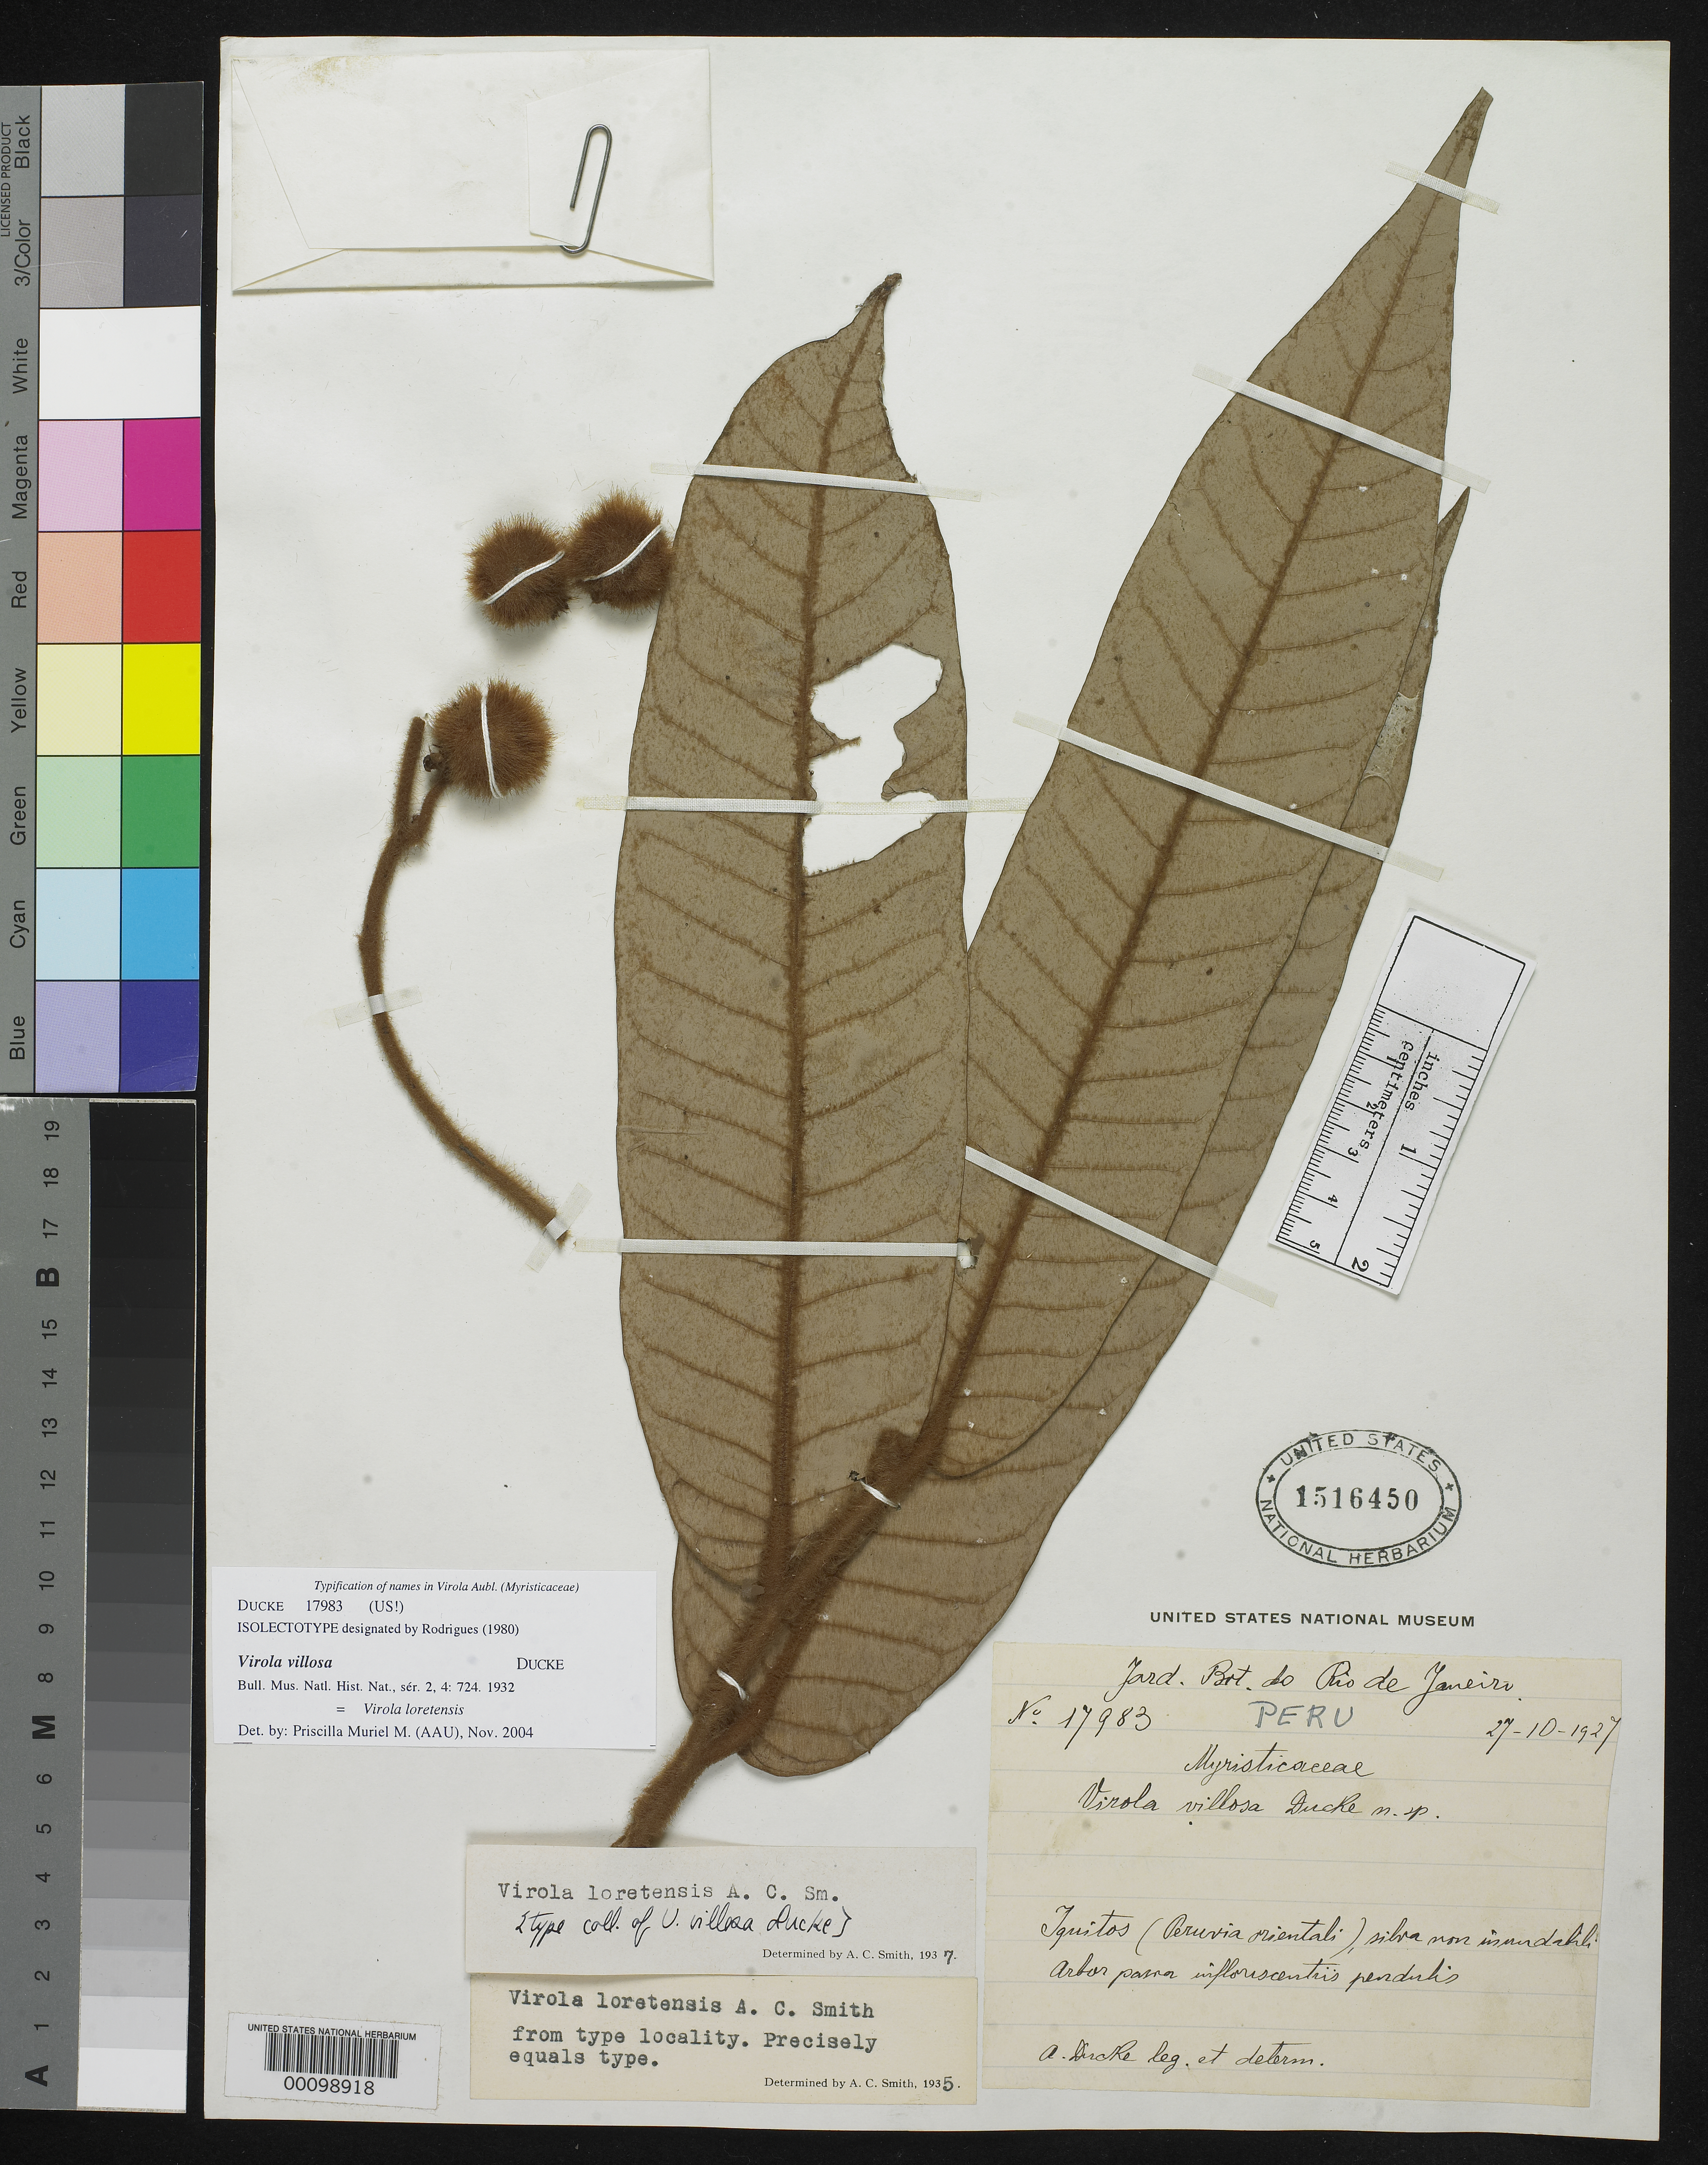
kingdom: Plantae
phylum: Tracheophyta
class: Magnoliopsida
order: Magnoliales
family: Myristicaceae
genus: Virola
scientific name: Virola villosa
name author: Ducke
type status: Syntype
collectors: A. Ducke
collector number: Herb. Jard. Bot. Rio 17983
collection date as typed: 27 Oct 1927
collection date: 1927-10-27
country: Peru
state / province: Loreto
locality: Iquitos.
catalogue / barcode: US 1516450